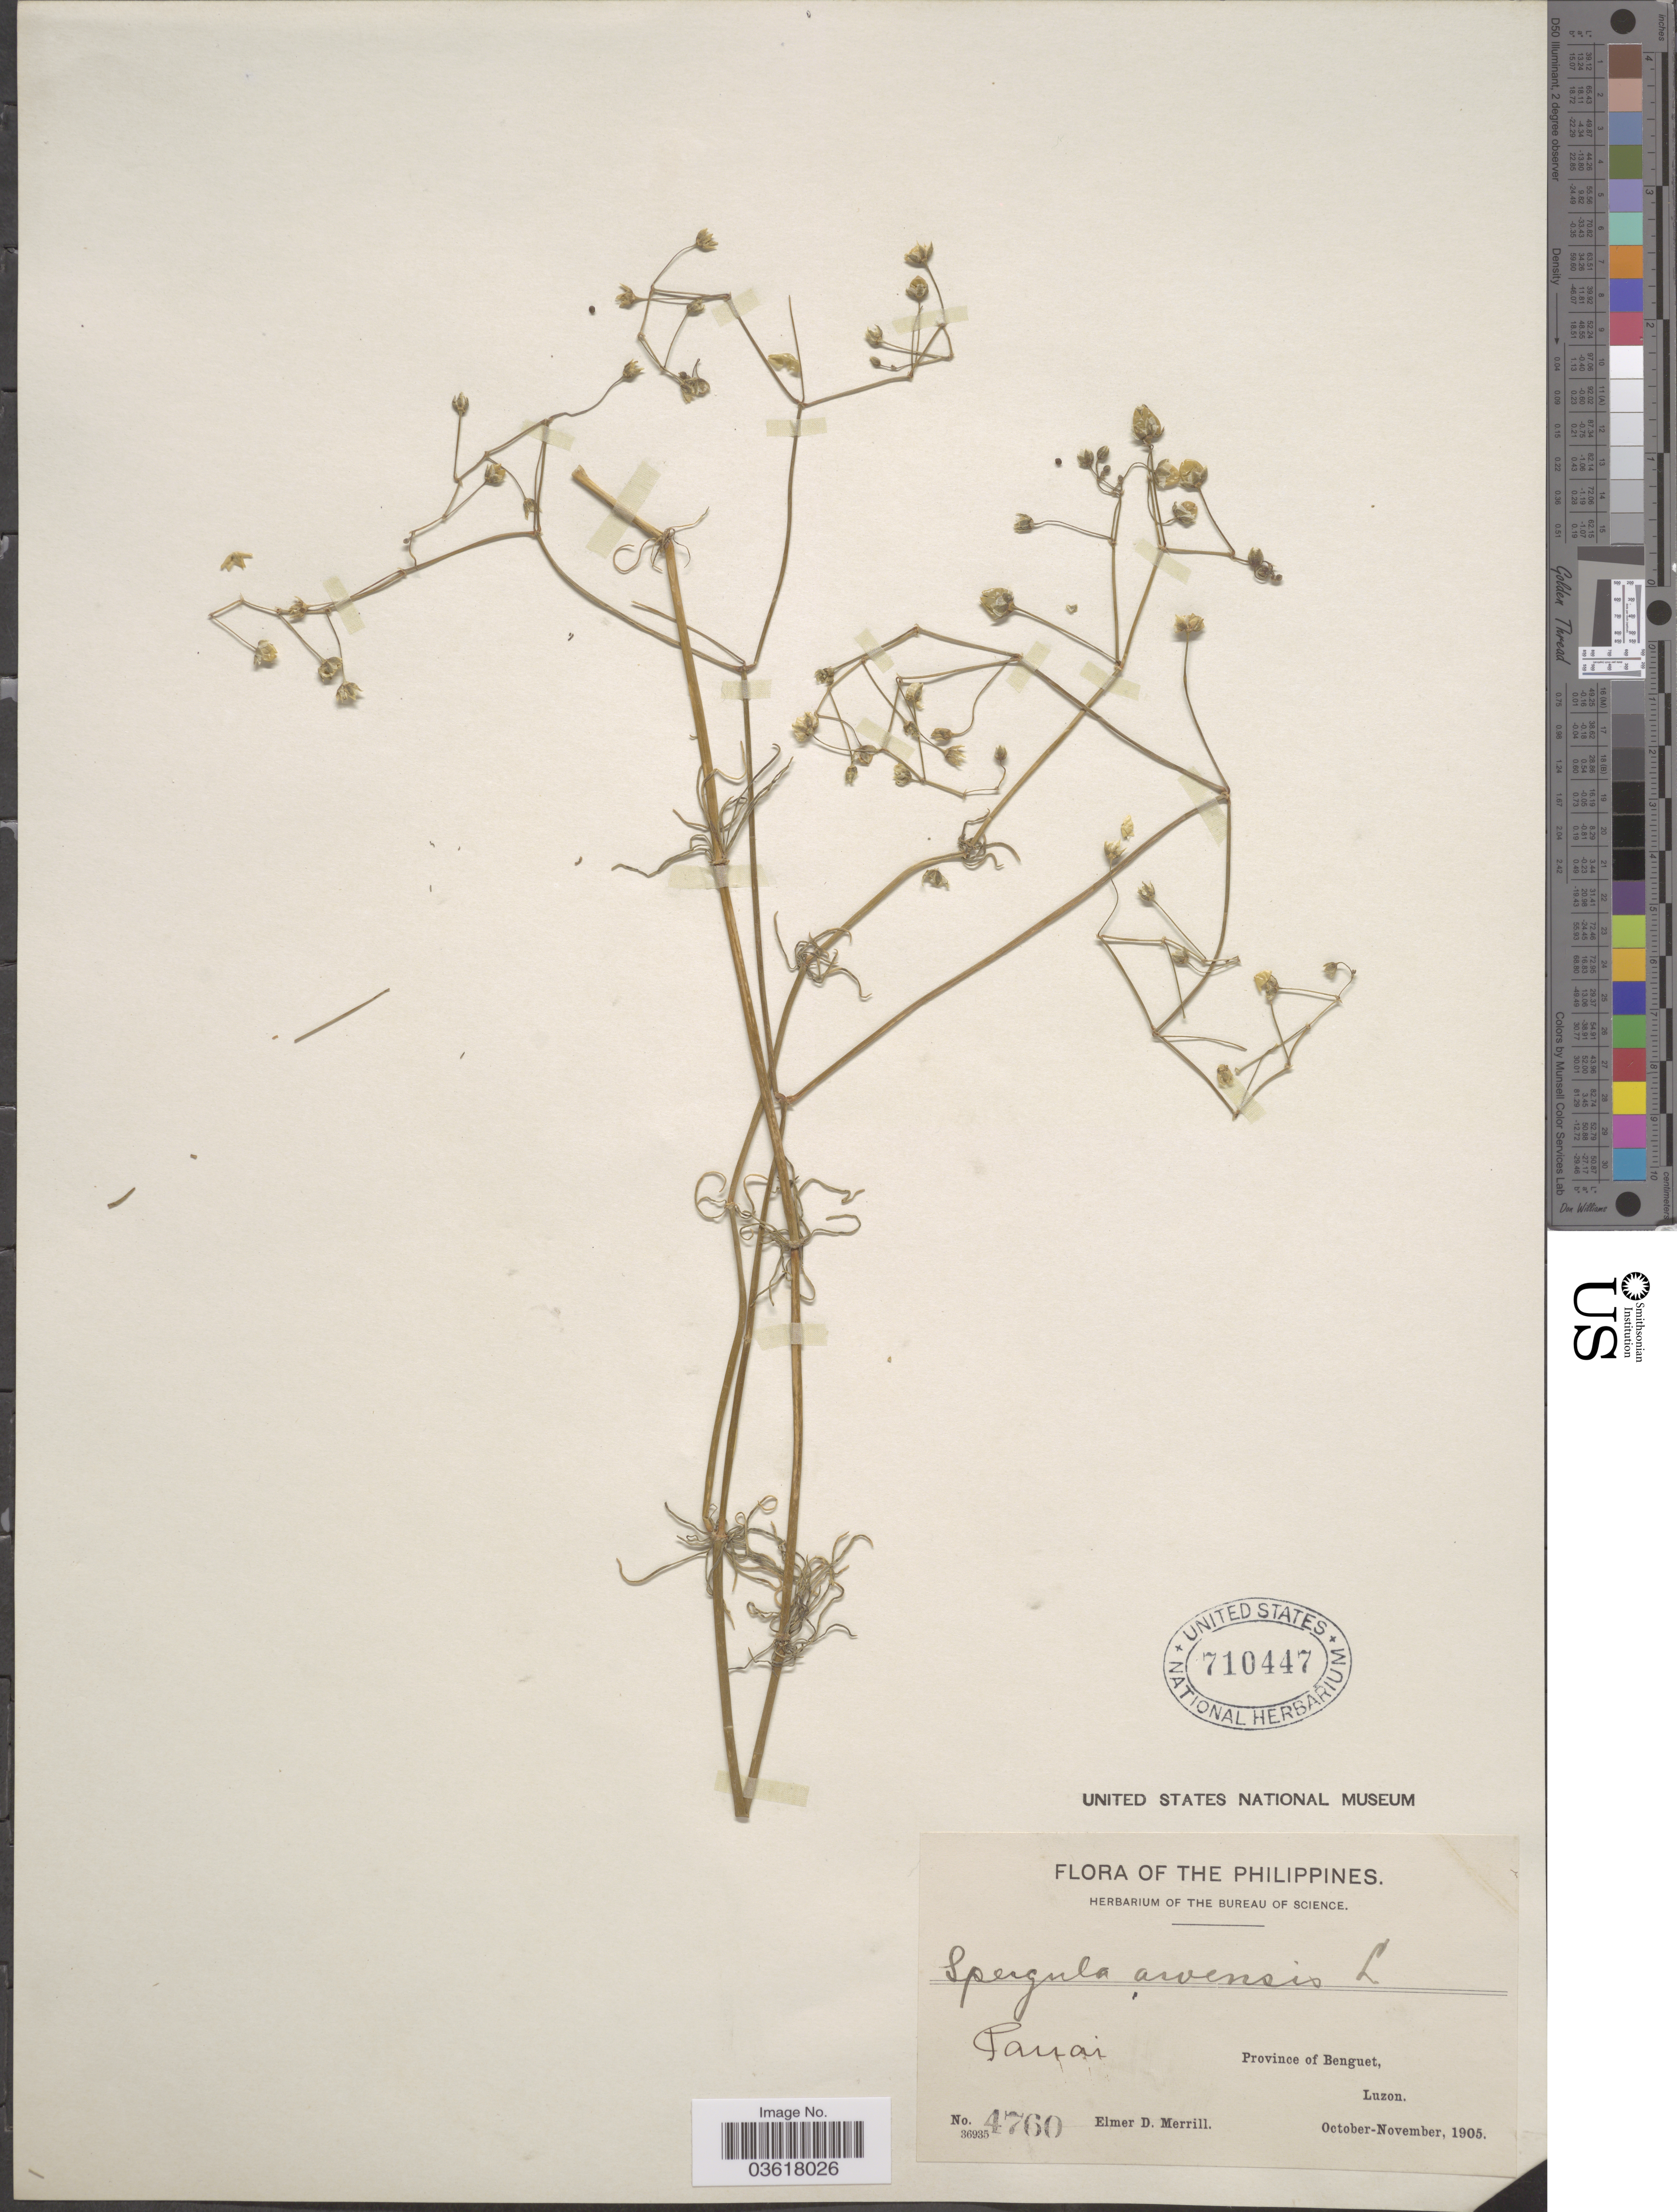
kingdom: Plantae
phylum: Tracheophyta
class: Magnoliopsida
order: Caryophyllales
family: Caryophyllaceae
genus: Spergula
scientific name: Spergula arvensis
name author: L.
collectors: E. D. Merrill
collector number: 4760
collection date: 1905-10/1905-11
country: Philippines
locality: Panai. Province of Benguet, Luzon.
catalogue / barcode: US 710447